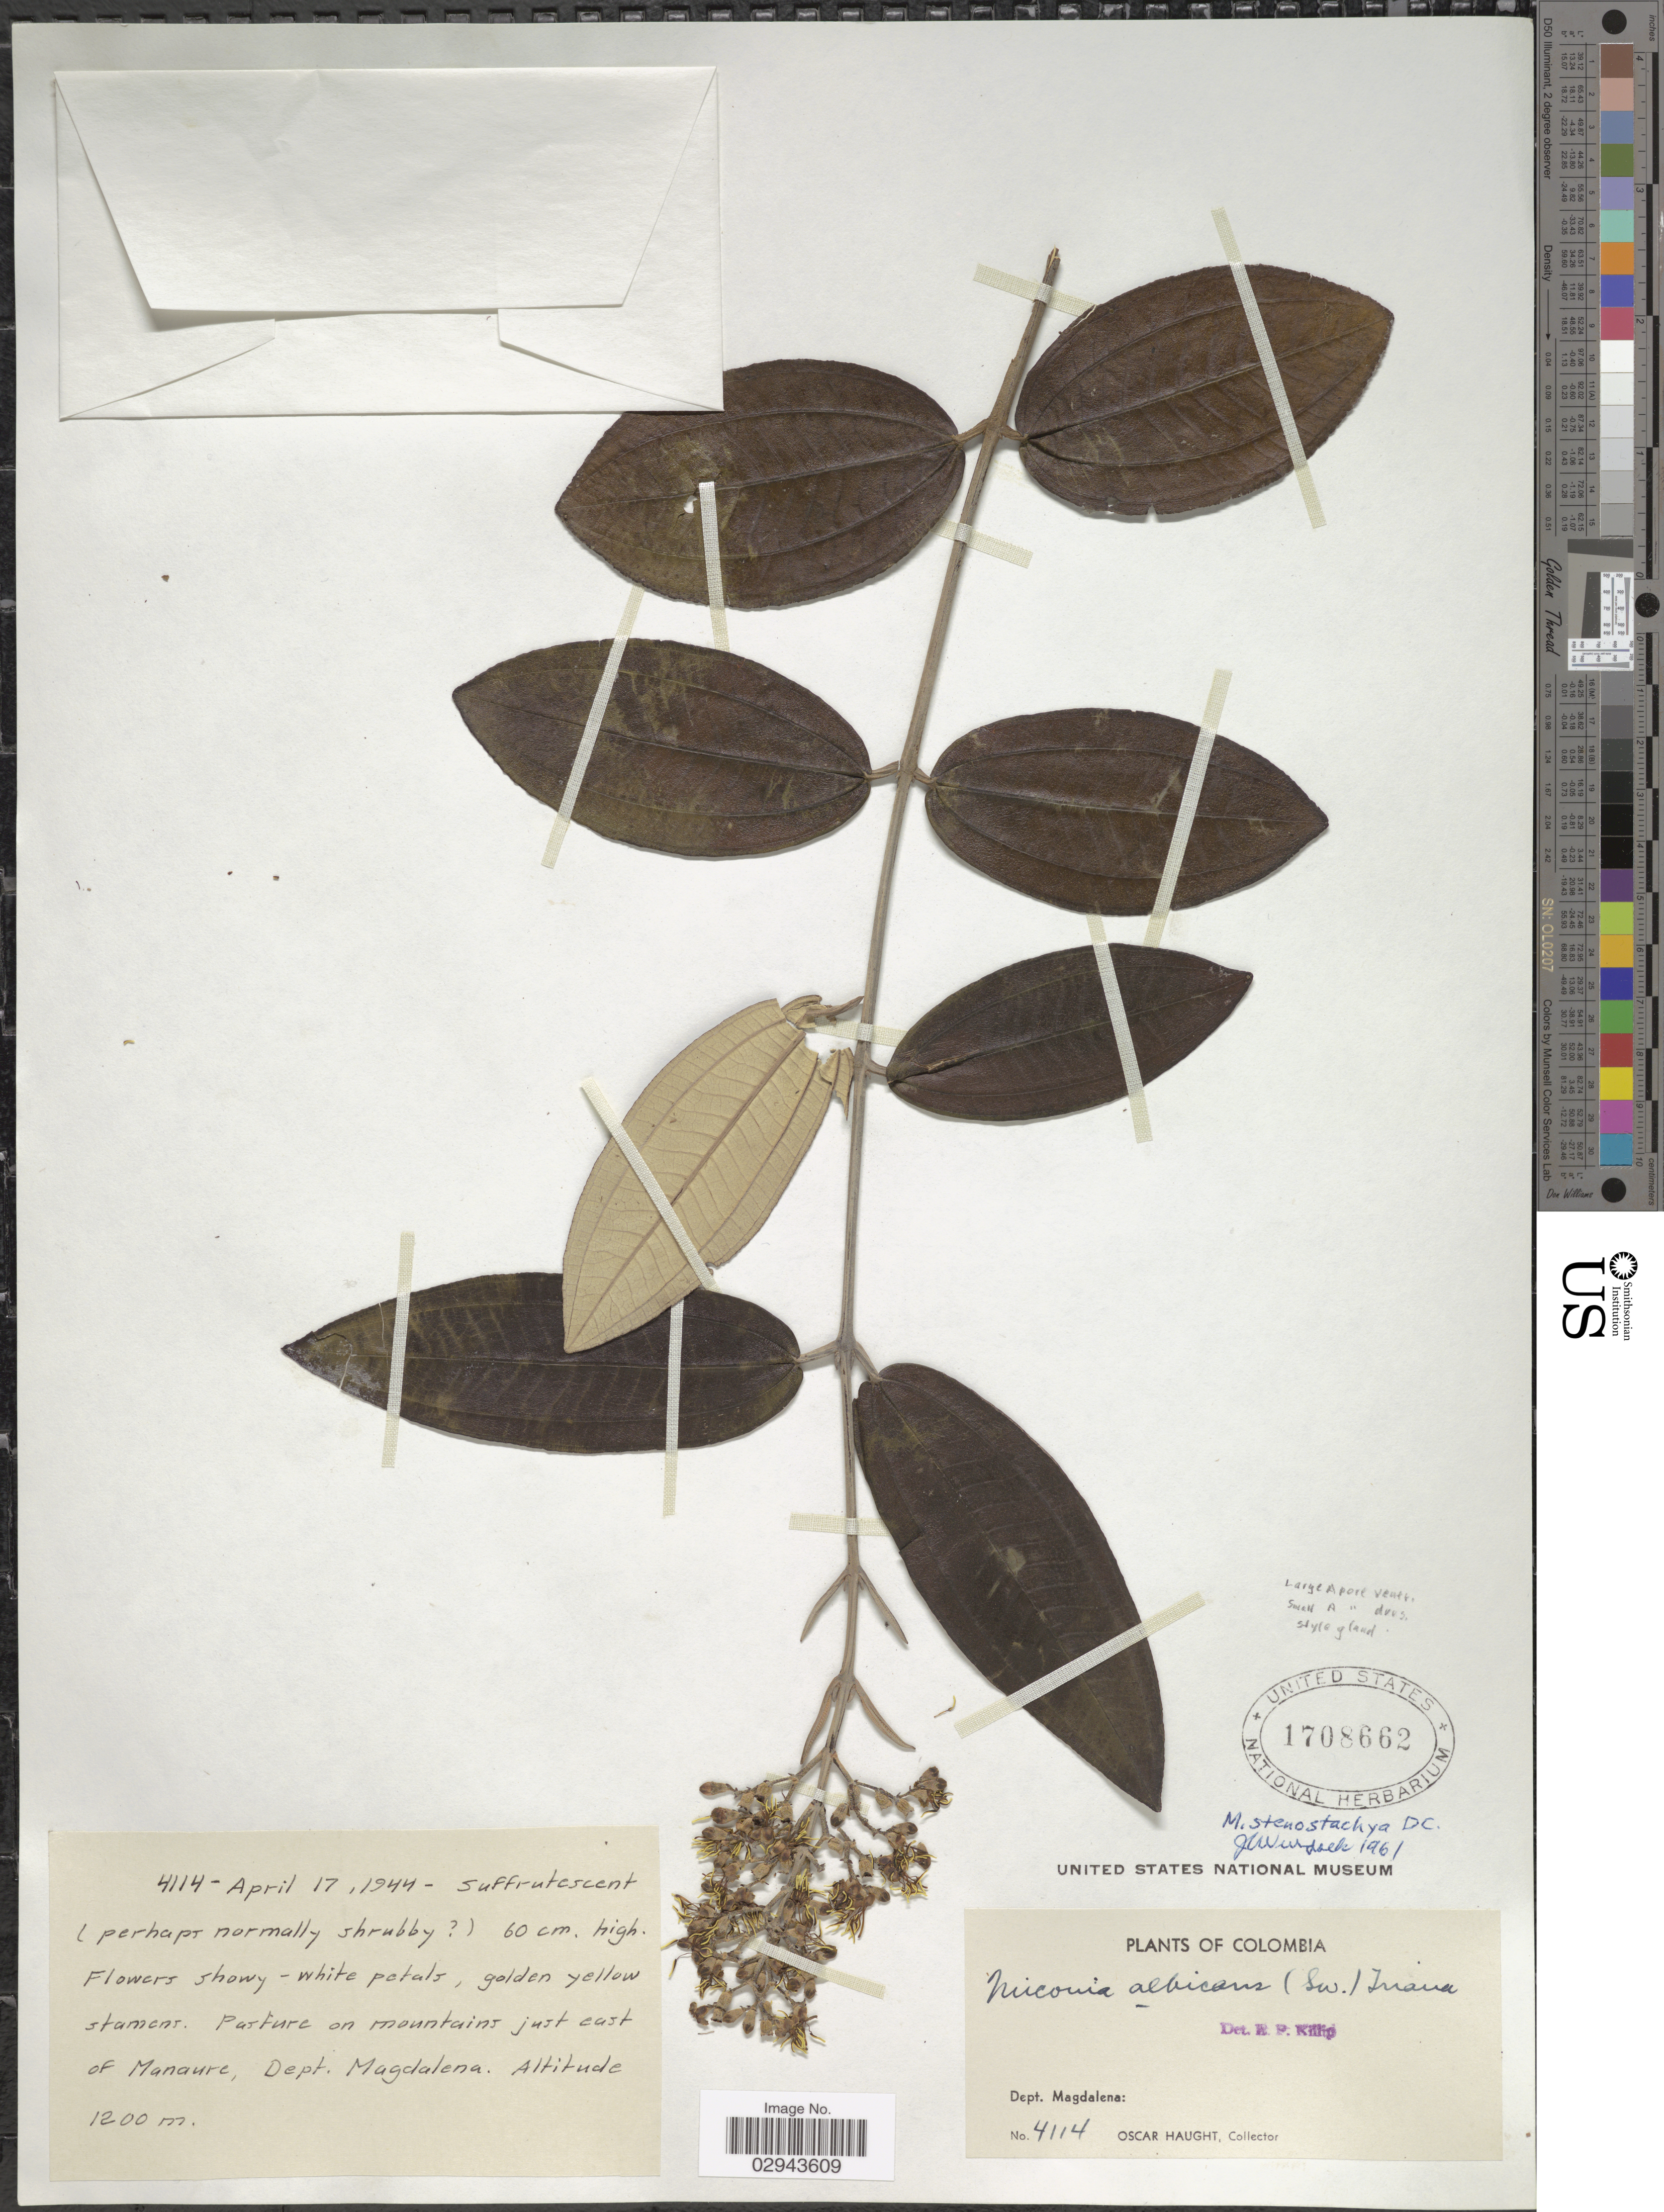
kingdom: Plantae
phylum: Tracheophyta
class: Magnoliopsida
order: Myrtales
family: Melastomataceae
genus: Miconia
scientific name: Miconia stenostachya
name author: DC.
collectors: O. L. Haught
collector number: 4114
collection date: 1944-04-17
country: Colombia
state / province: Magdalena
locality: On mountains just east of Manaure, Dept. Magdalena.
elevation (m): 1200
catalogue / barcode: US 1708662